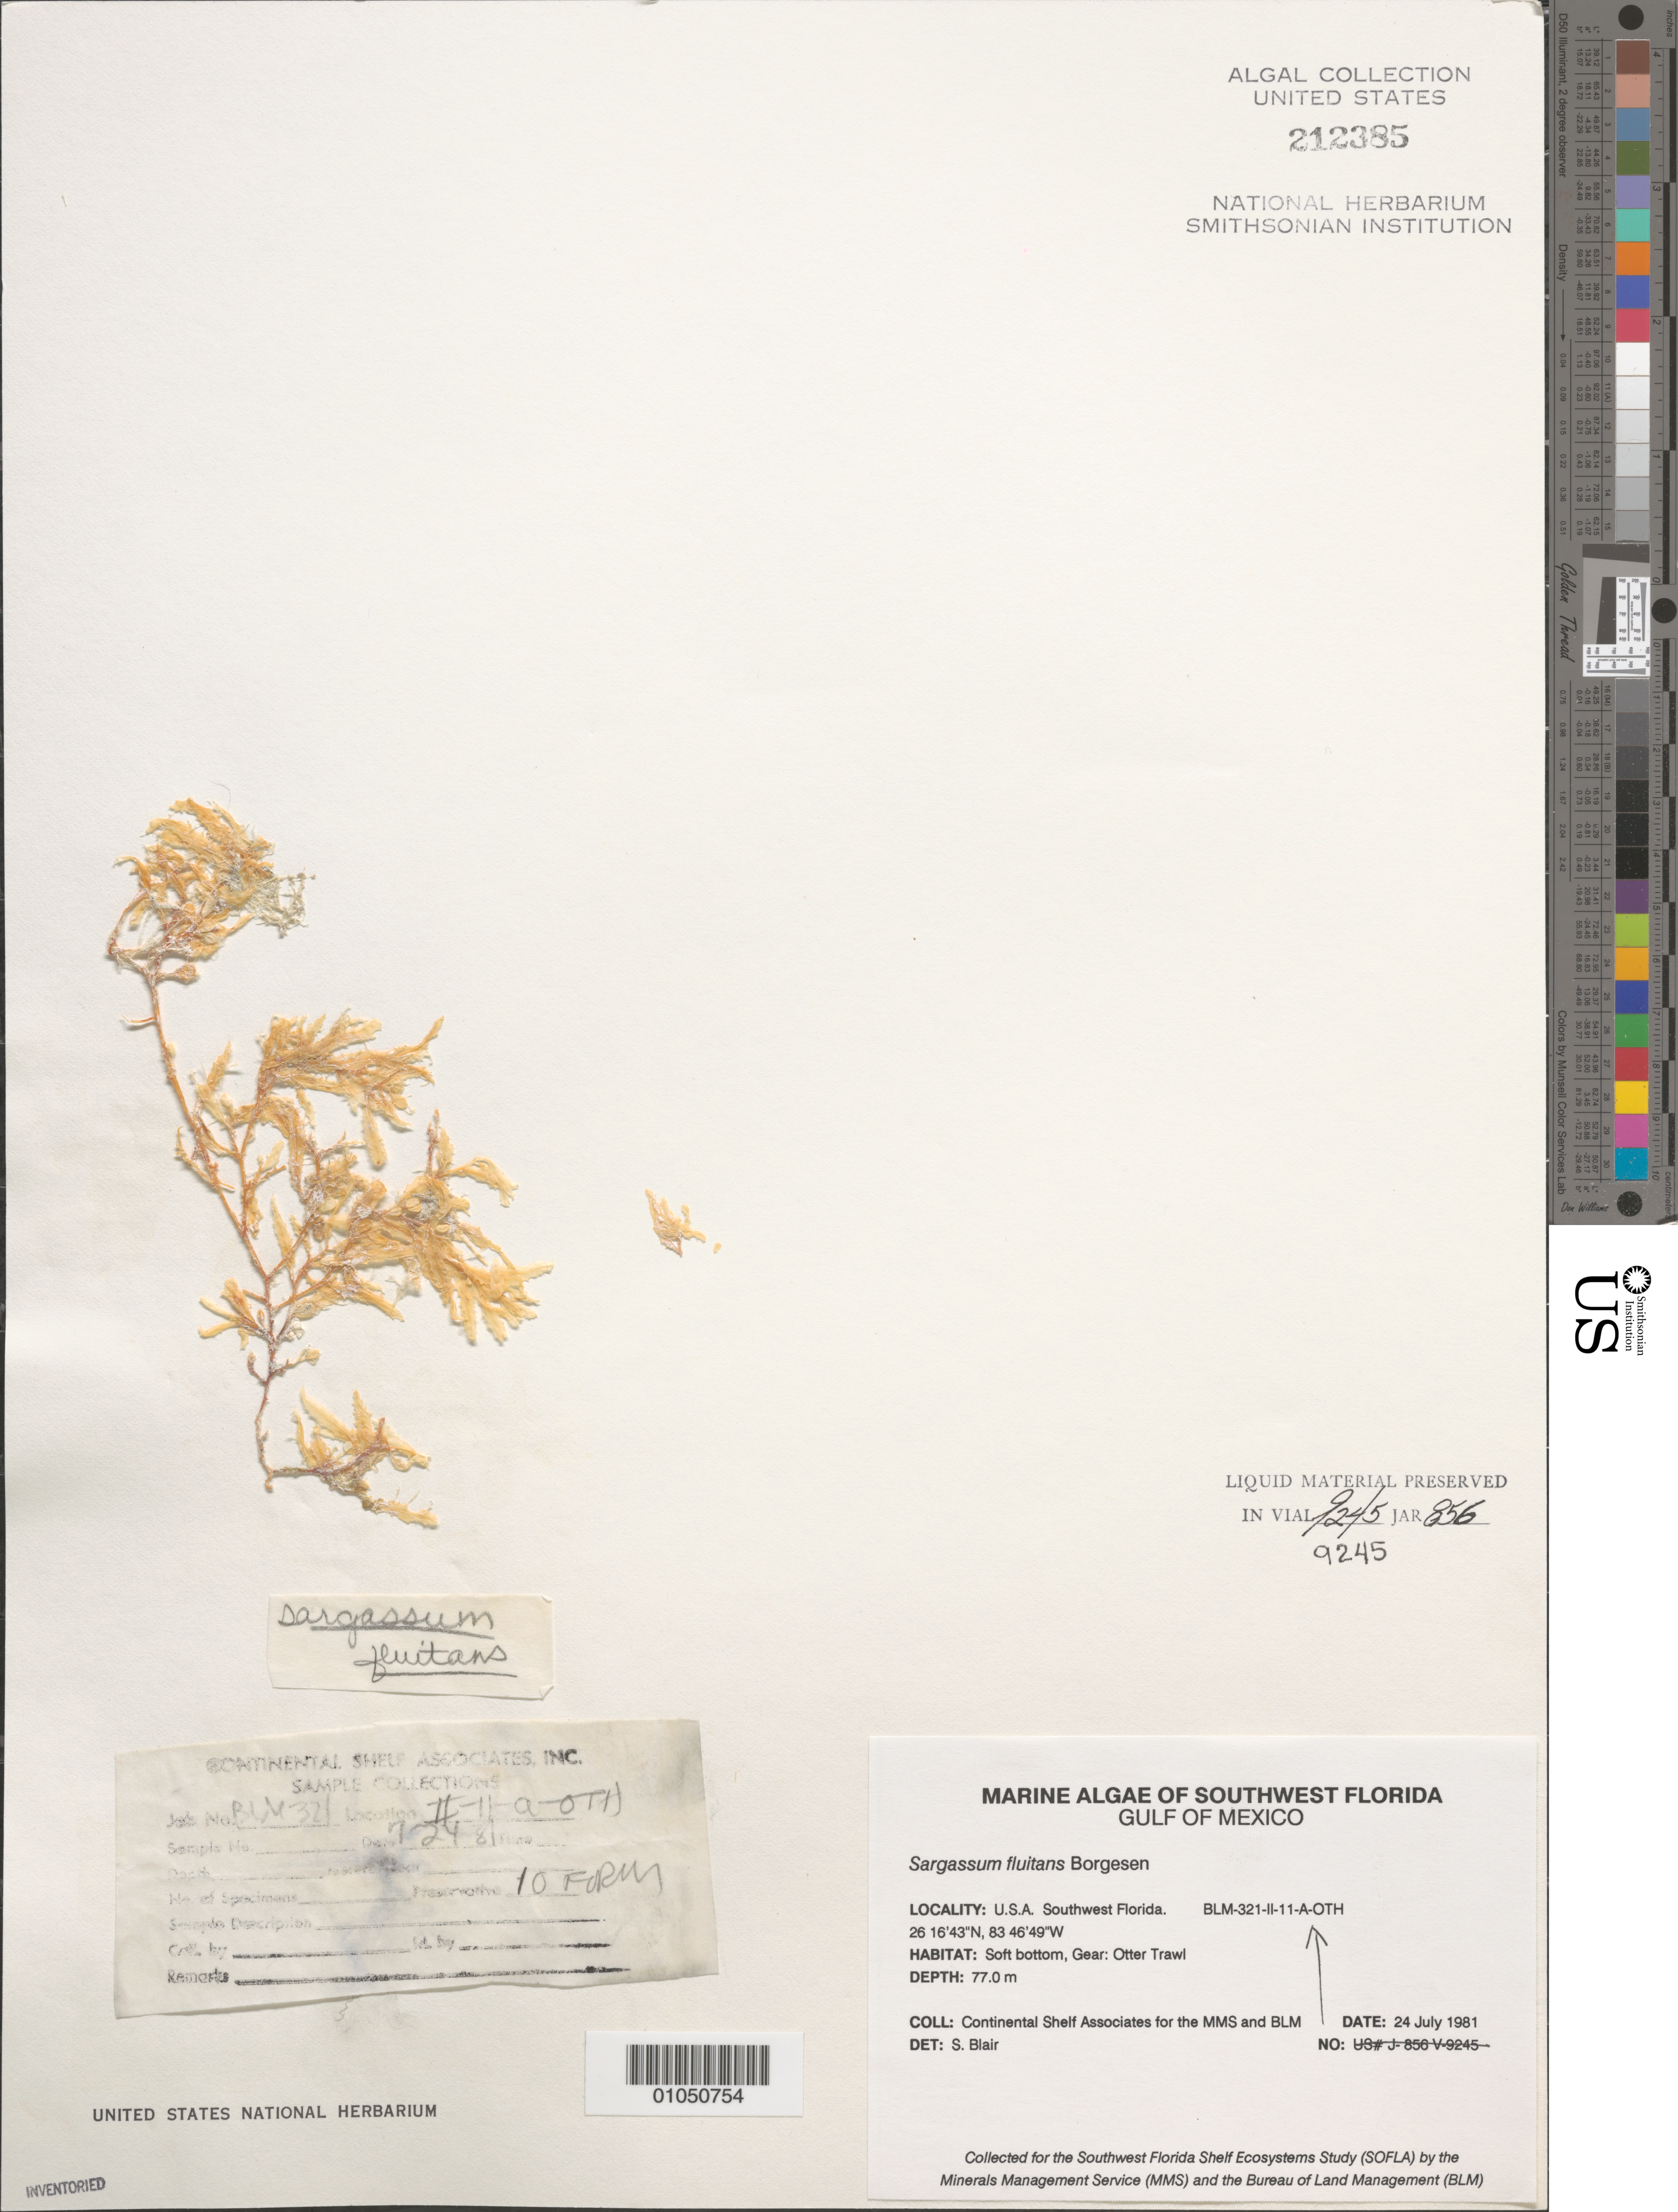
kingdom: Chromista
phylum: Ochrophyta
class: Phaeophyceae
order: Fucales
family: Sargassaceae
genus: Sargassum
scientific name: Sargassum fluitans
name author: (Børgesen) Børgesen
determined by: Blair, S. M.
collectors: Continental Shelf Associates for the MMS/BLM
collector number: BLM-321-II-11-A-OTH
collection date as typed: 24 Jul 1981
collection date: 1981-07-24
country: United States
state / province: Florida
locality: Gulf of Mexico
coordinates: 26 16'43"N, 83 46'49"W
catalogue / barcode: US 212385